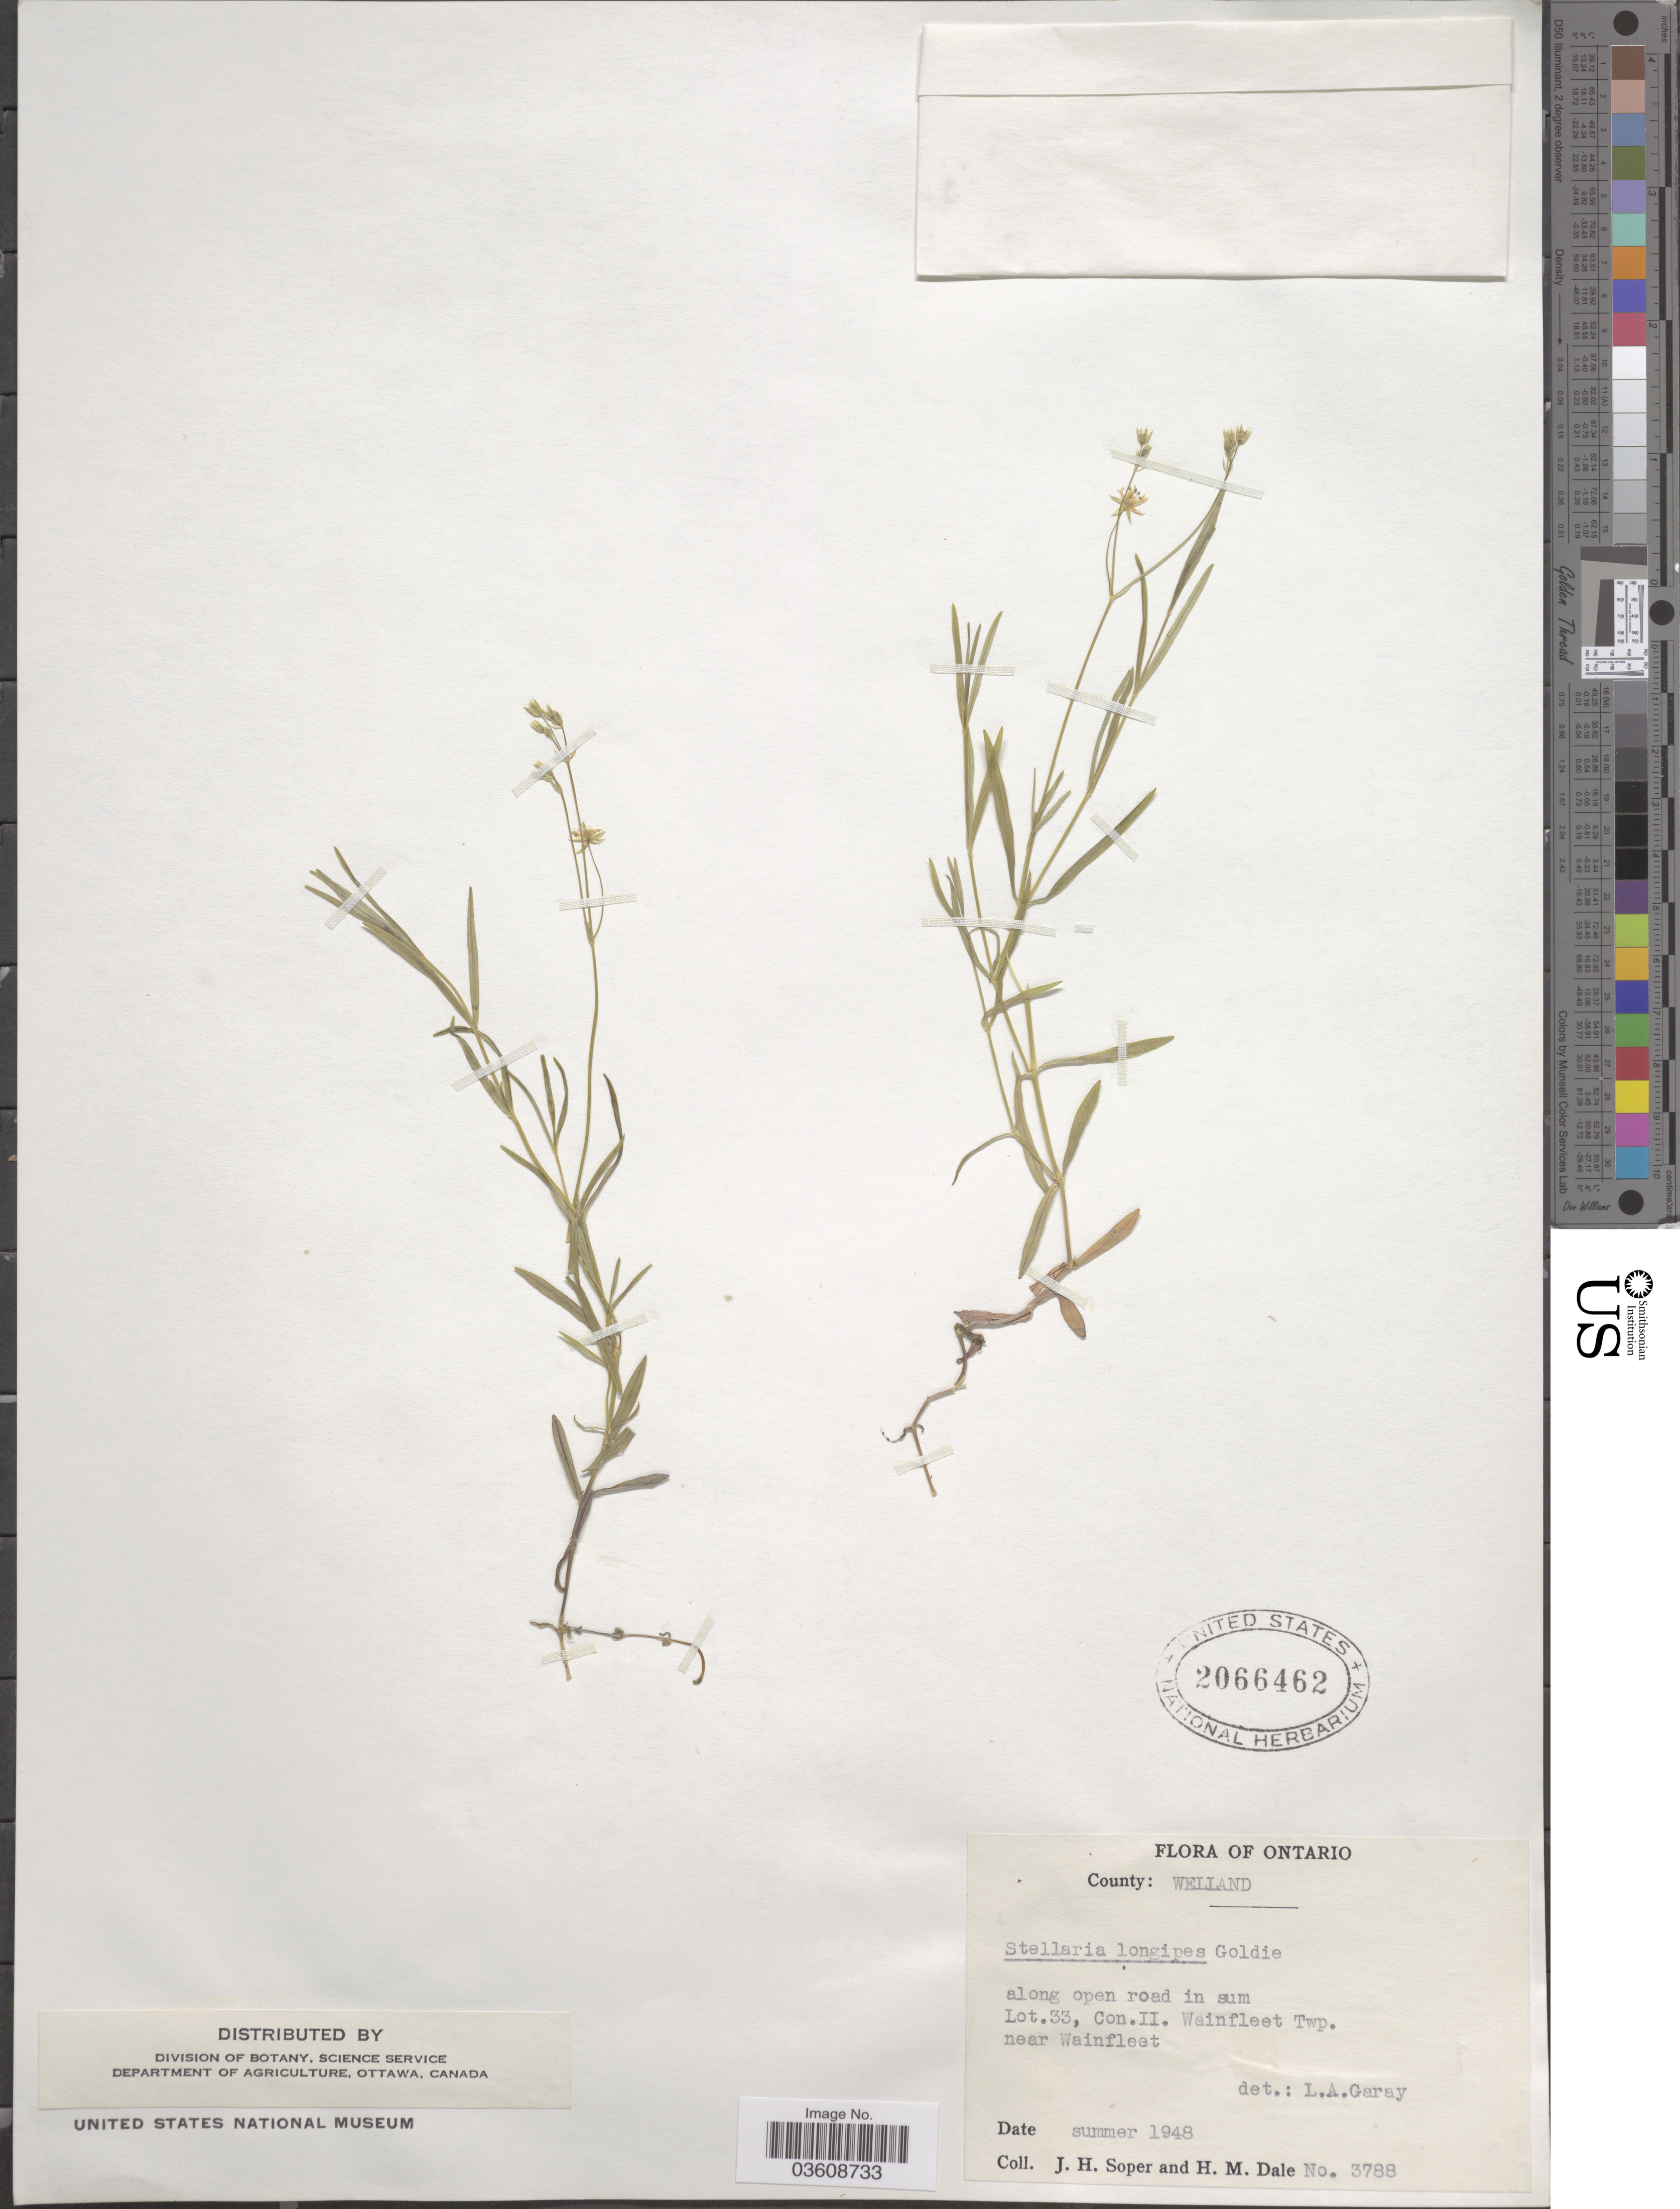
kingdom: Plantae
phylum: Tracheophyta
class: Magnoliopsida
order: Caryophyllales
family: Caryophyllaceae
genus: Stellaria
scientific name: Stellaria longipes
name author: Goldie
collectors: J. H. Soper & H. M. Dale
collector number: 3788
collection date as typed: Summer 1948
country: Canada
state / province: Ontario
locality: County: Welland. Along open road in sum Lot. 33, Con.II. Wainfleet Twp. near Wainfleet.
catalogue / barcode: US 2066462